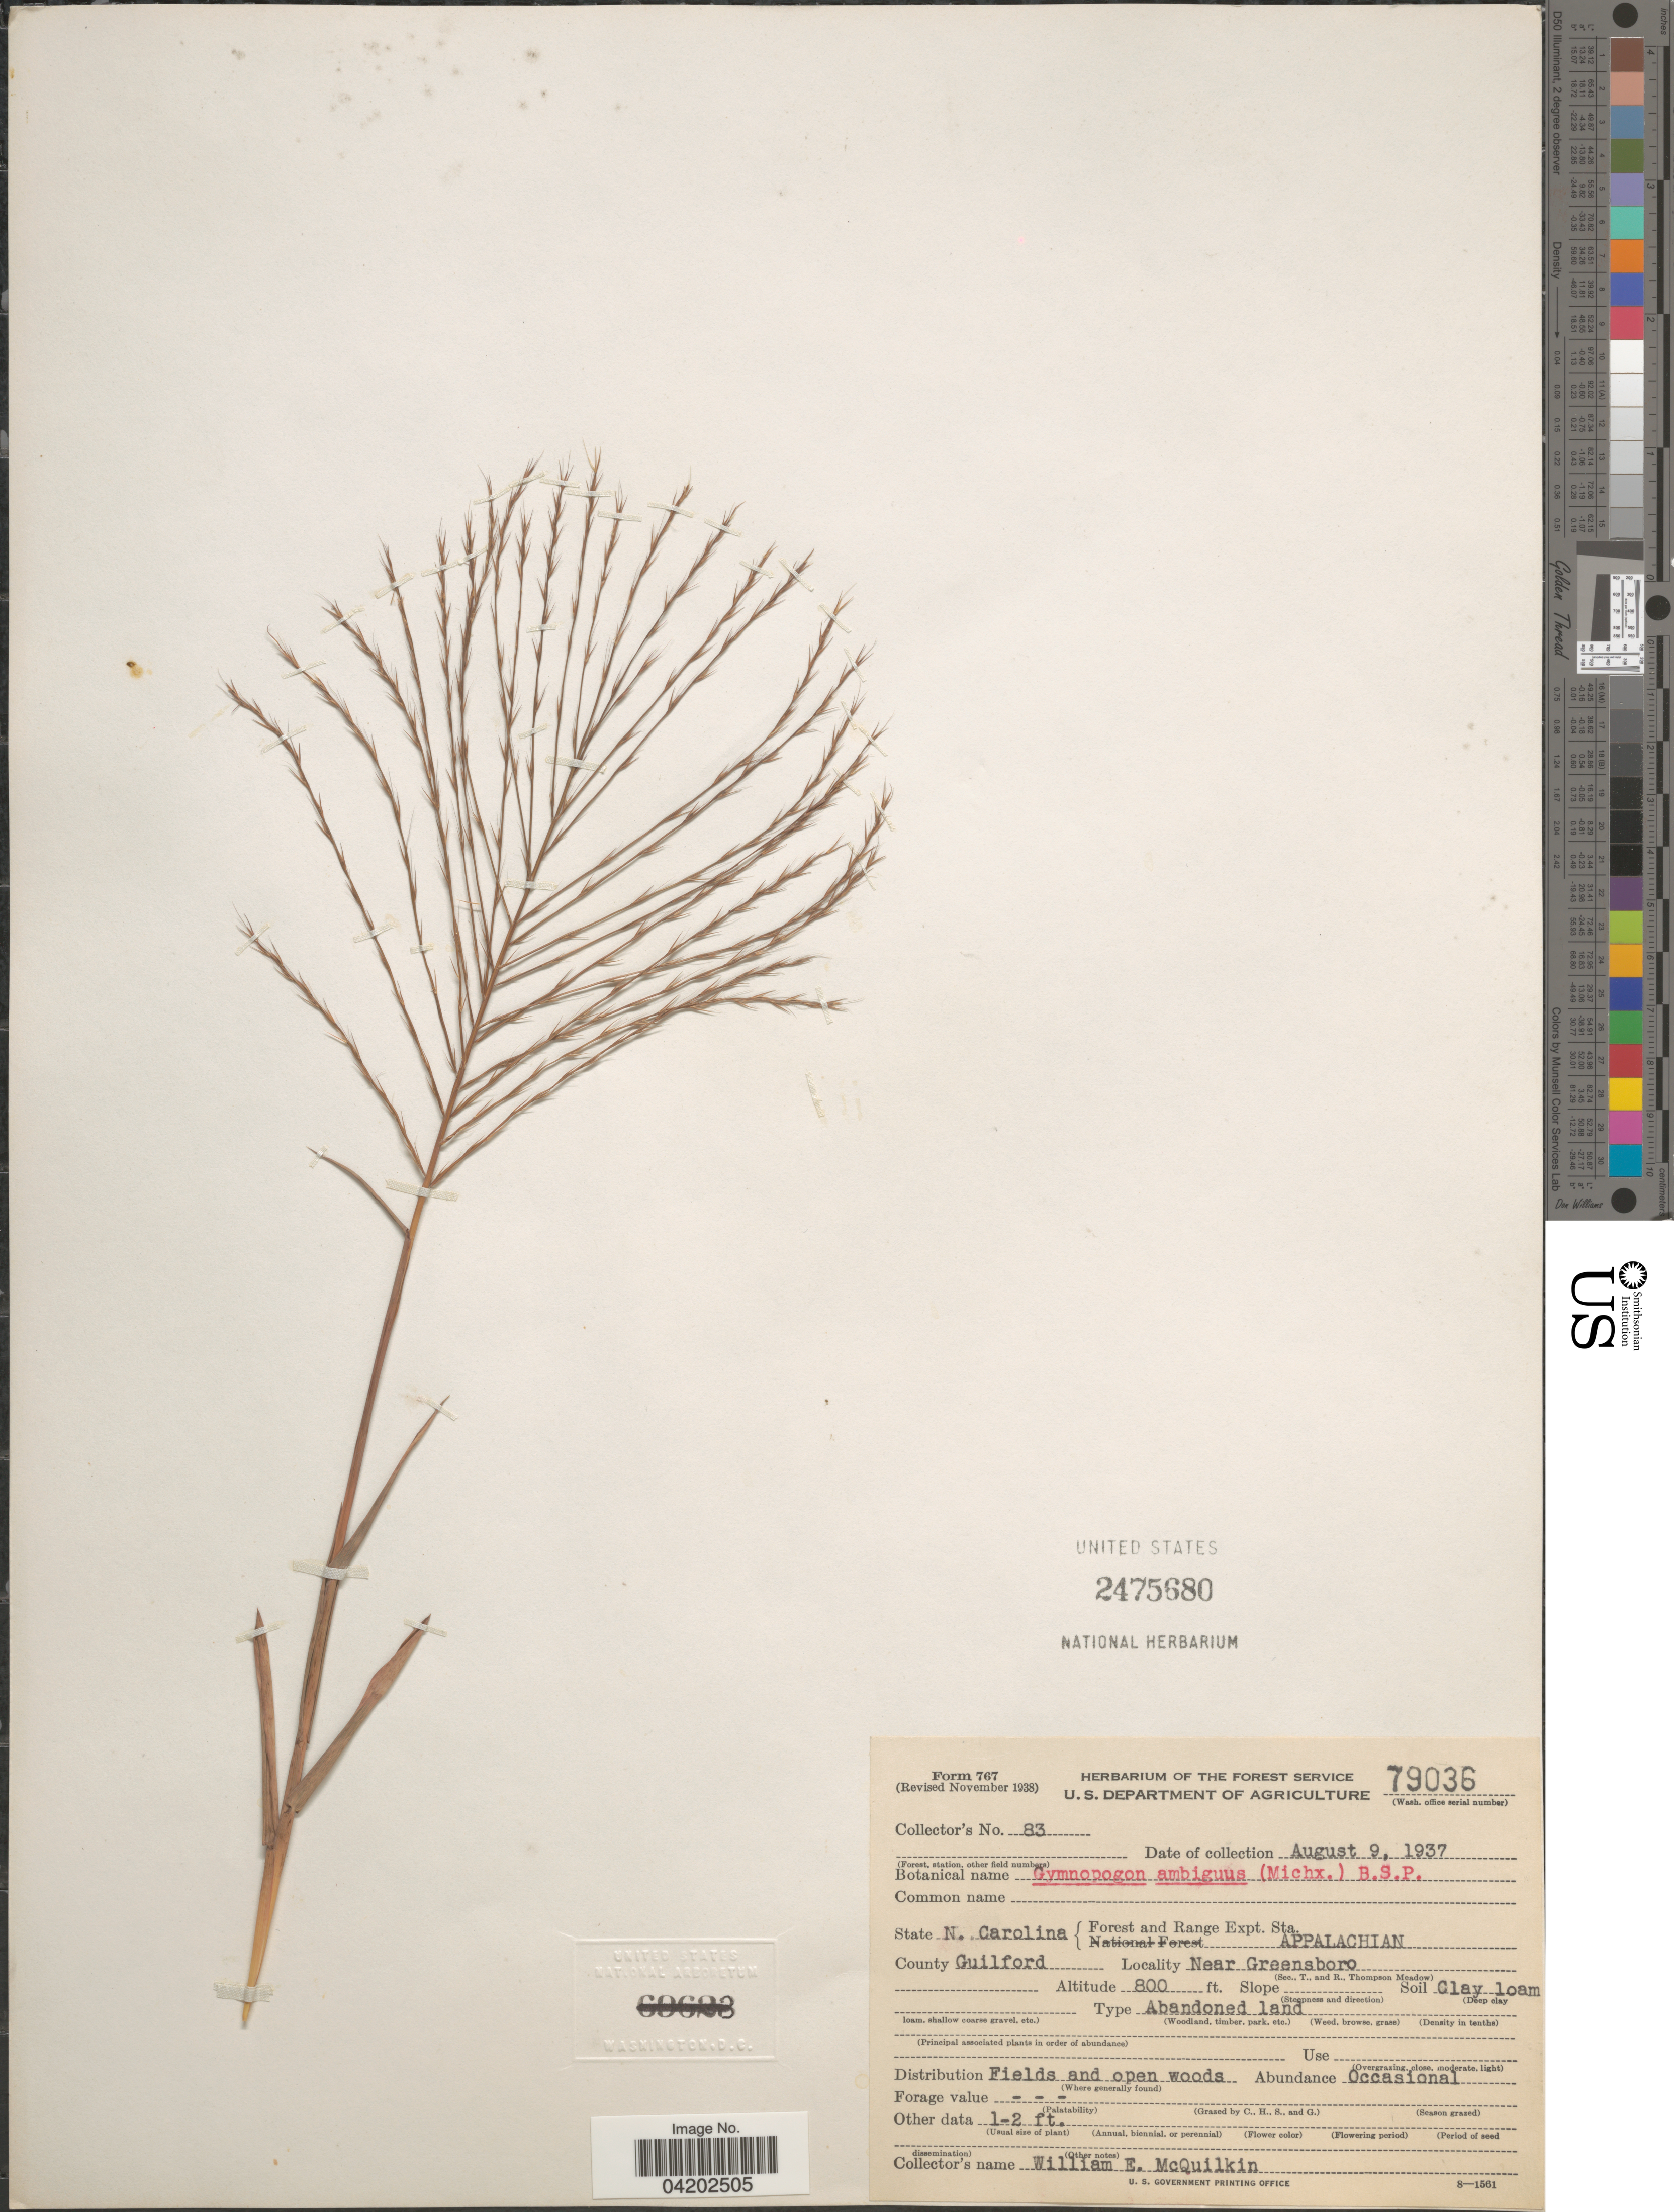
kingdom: Plantae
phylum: Tracheophyta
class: Liliopsida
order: Poales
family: Poaceae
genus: Gymnopogon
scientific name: Gymnopogon ambiguus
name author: (Michx.) Britton, Stearns & Poggenb.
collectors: W. McQuilkin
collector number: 83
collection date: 1937-08-09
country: United States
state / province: North Carolina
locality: Forest and Range Expt. Sta. Appalachian. County Guilford. Near Greensboro.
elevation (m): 244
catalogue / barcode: US 2475680